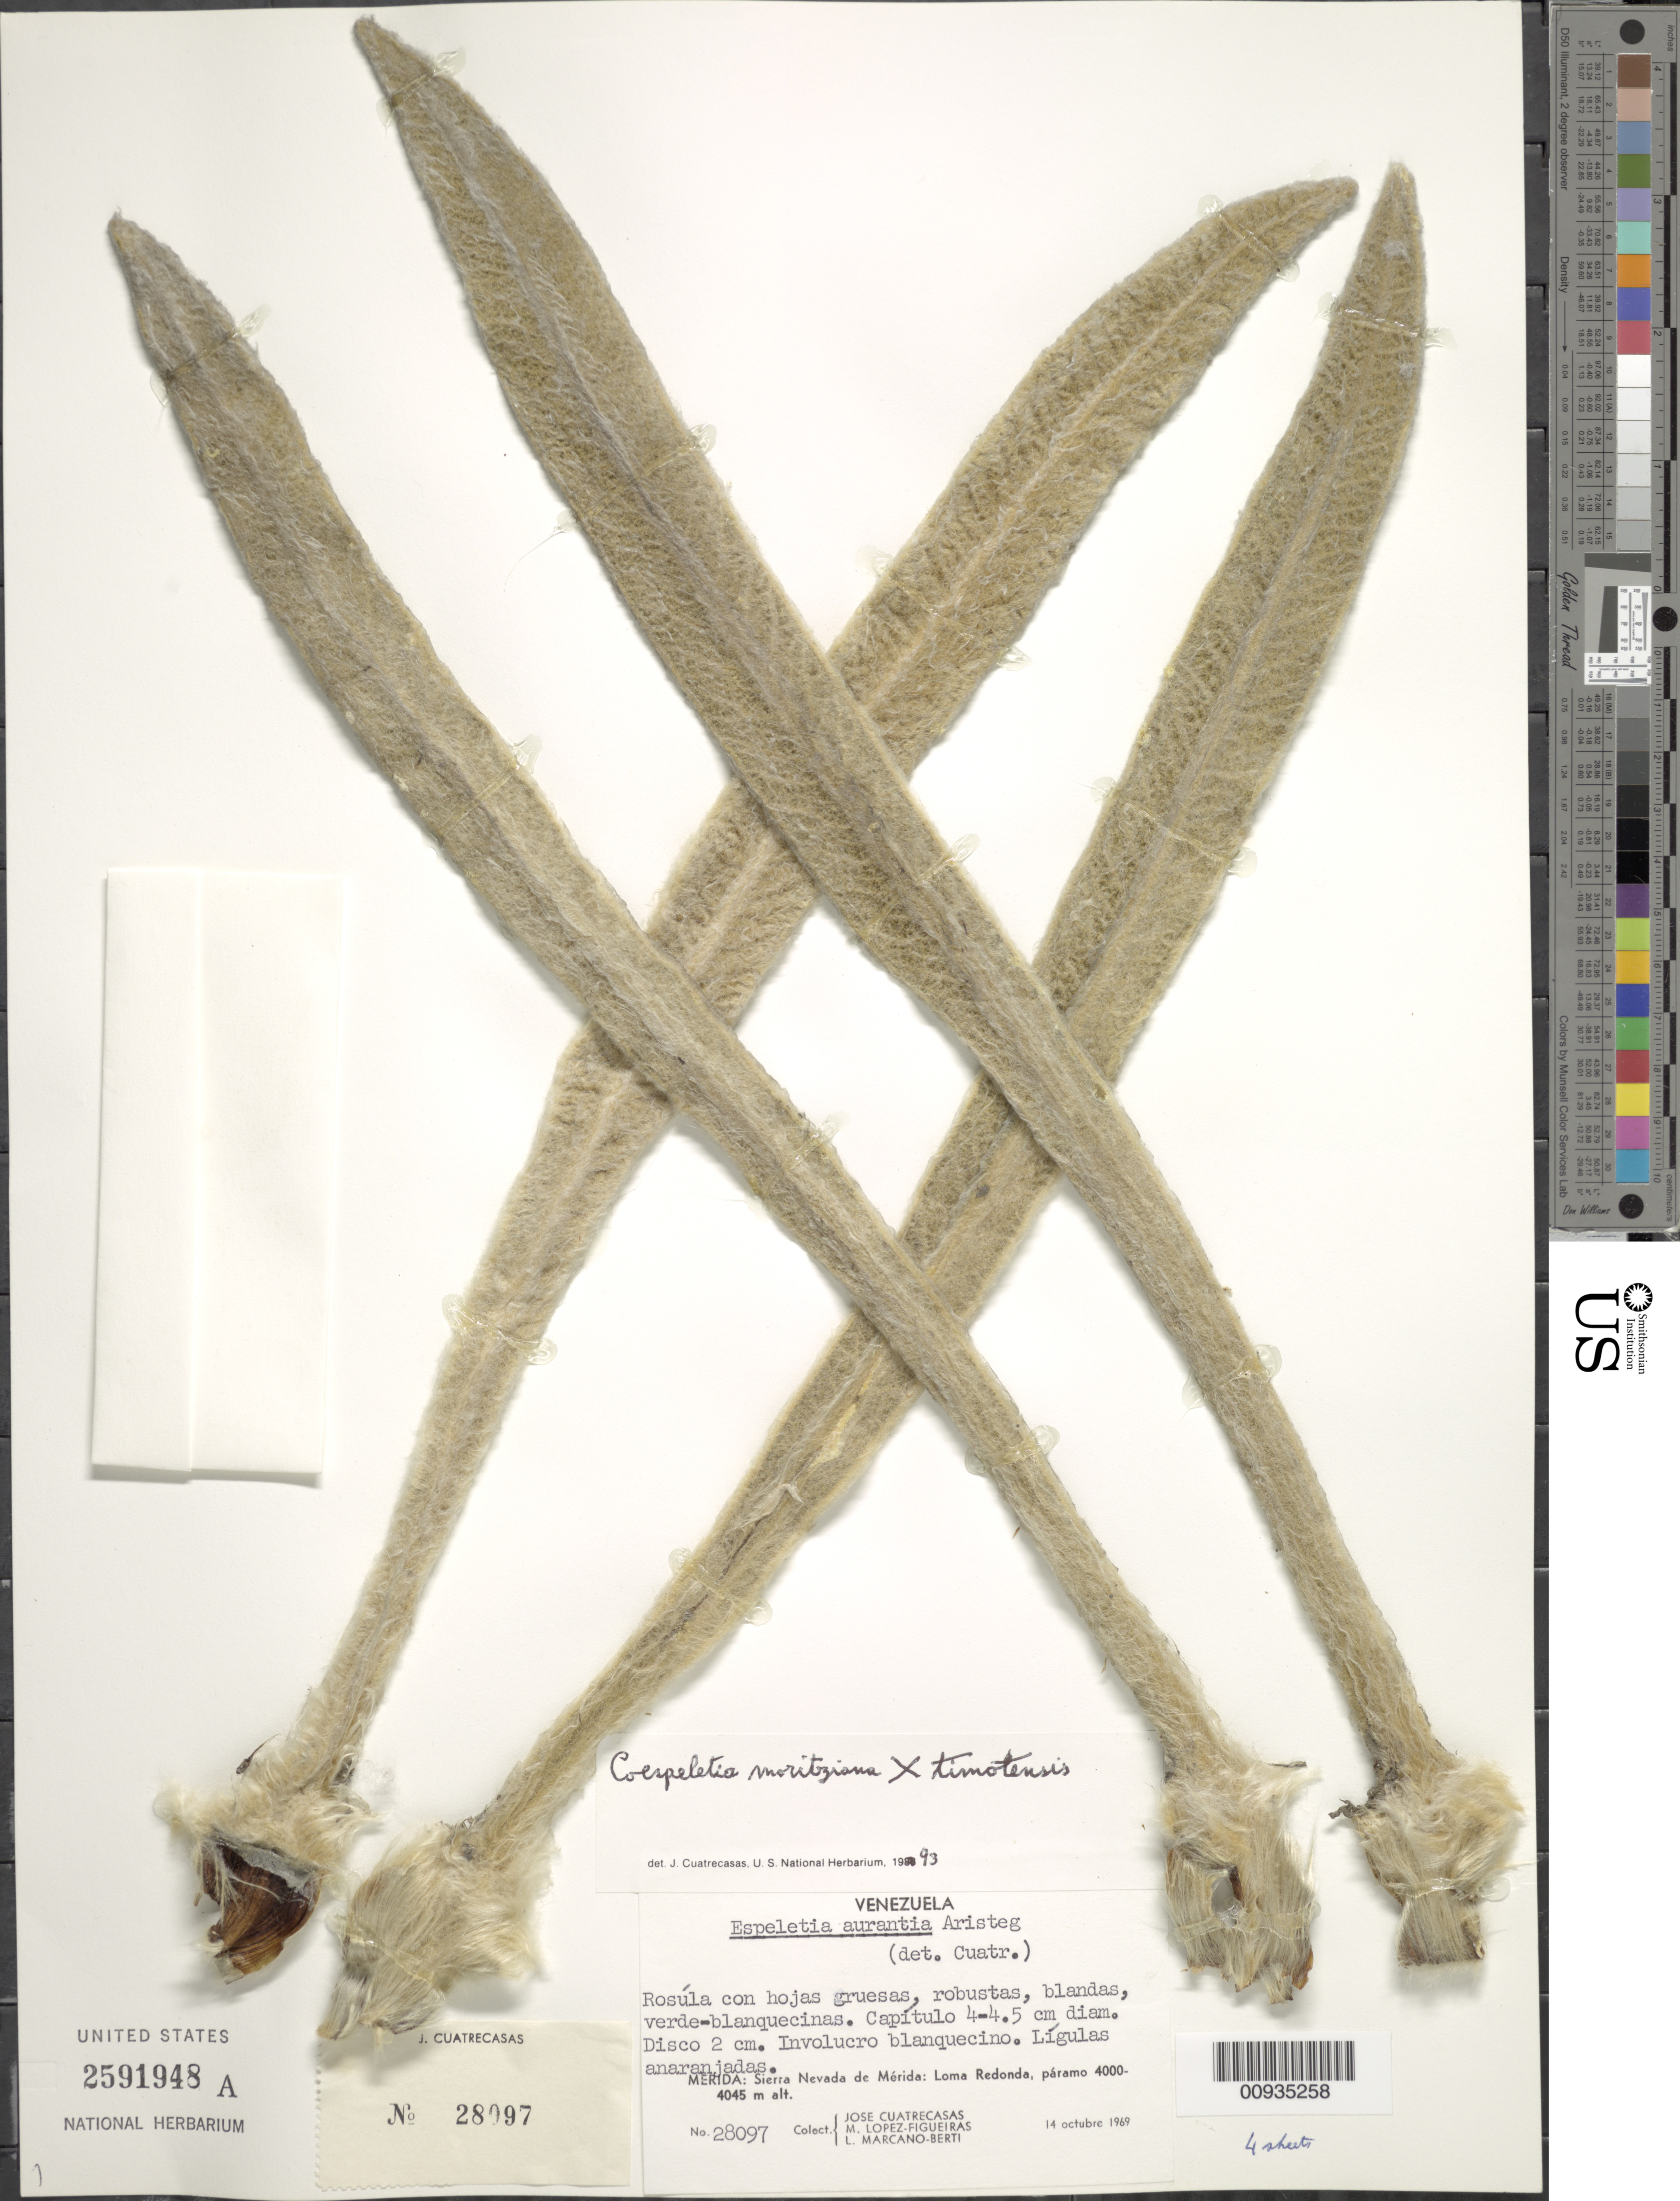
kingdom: Plantae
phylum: Tracheophyta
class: Magnoliopsida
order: Asterales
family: Asteraceae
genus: Coespeletia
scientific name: Coespeletia moritziana x C. timotensis (Cuatrec.) Cuatrec.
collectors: J. Cuatrecasas, M. López Figueiras & L. Marcano-Berti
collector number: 28097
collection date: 1969-10-14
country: Venezuela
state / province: Mérida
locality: Sierra Nevada de Merida: Loma Redonda, paramo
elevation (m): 4000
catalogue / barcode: US 2591948A